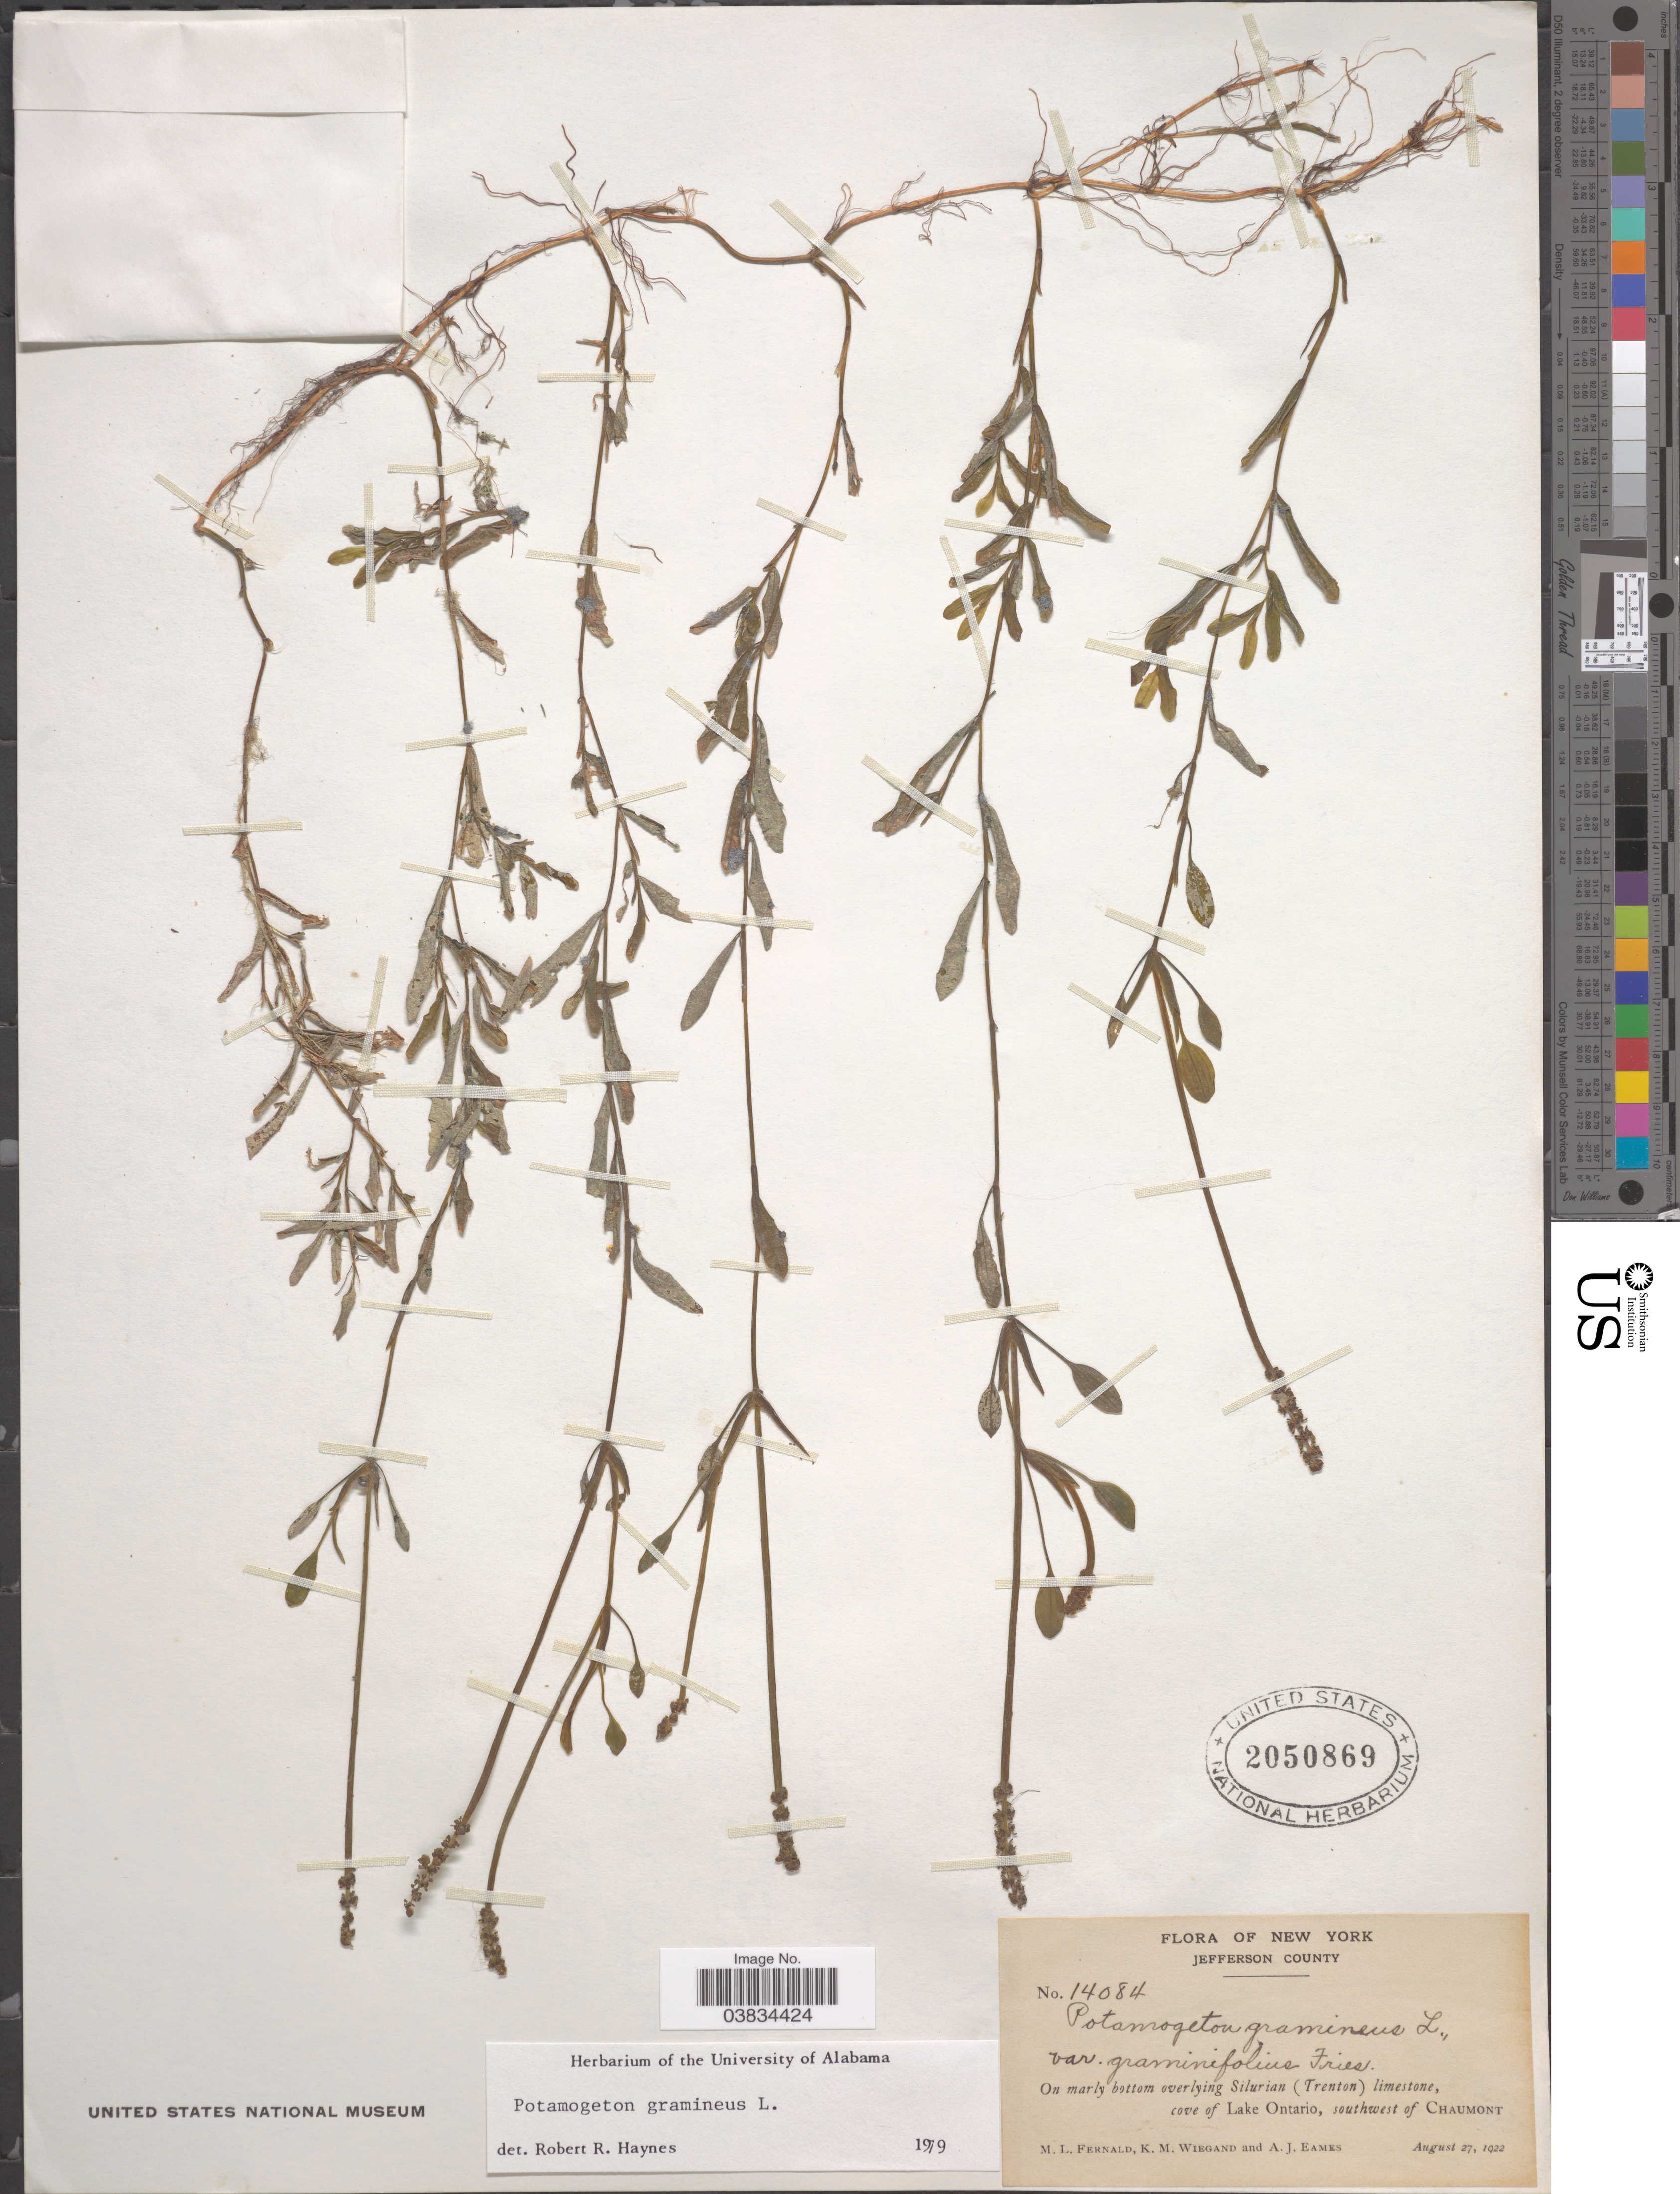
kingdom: Plantae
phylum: Tracheophyta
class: Liliopsida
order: Alismatales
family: Potamogetonaceae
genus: Potamogeton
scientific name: Potamogeton gramineus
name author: L.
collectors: M. L. Fernald, K. M. Wiegand & A. J. Eames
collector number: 14084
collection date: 1922-08-27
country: United States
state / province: New York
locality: Jefferson County. On marly bottom overlying Silurian (Trenton) limestone, cove of Lake Ontario, southwest of Chaumont.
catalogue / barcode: US 2050869